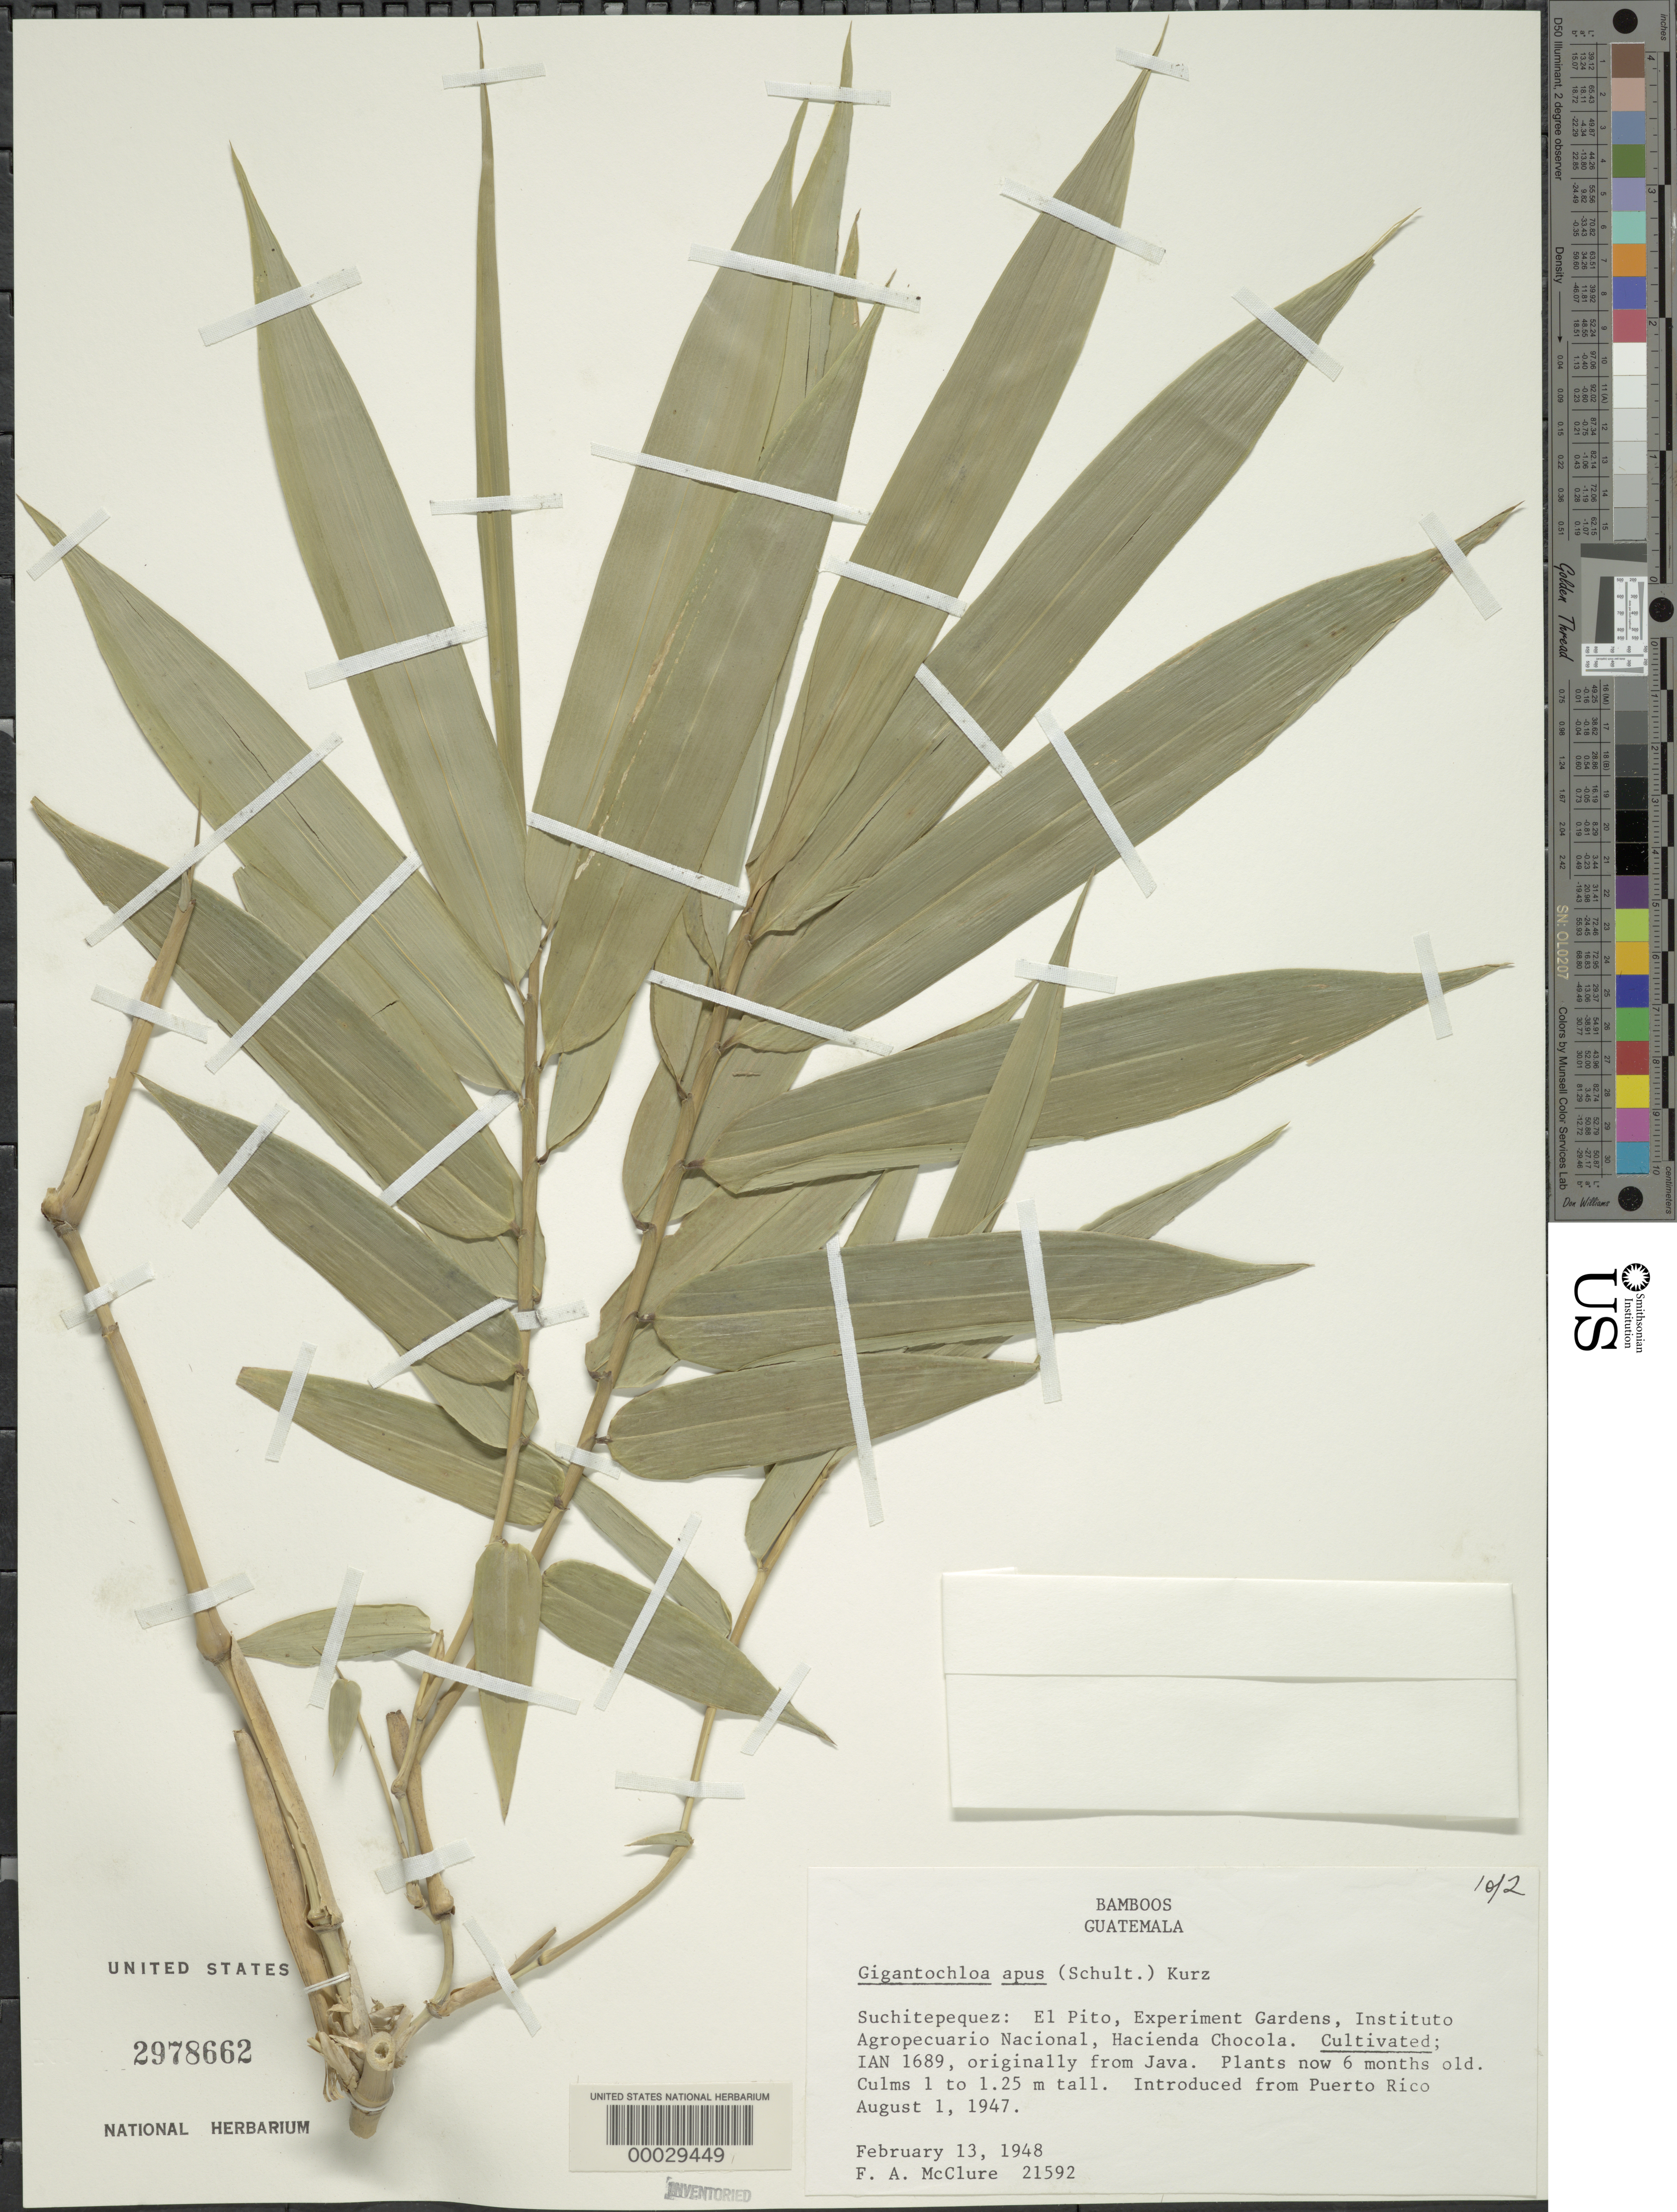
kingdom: Plantae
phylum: Tracheophyta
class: Liliopsida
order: Poales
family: Poaceae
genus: Gigantochloa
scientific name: Gigantochloa apus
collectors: F. A. McClure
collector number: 21592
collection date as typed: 13 Feb 1948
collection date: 1948-02-13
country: Guatemala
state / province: Suchitepéquez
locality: El Pito, Exp. Gardens, Instituto Agropecuario Nacional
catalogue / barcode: US 2978662